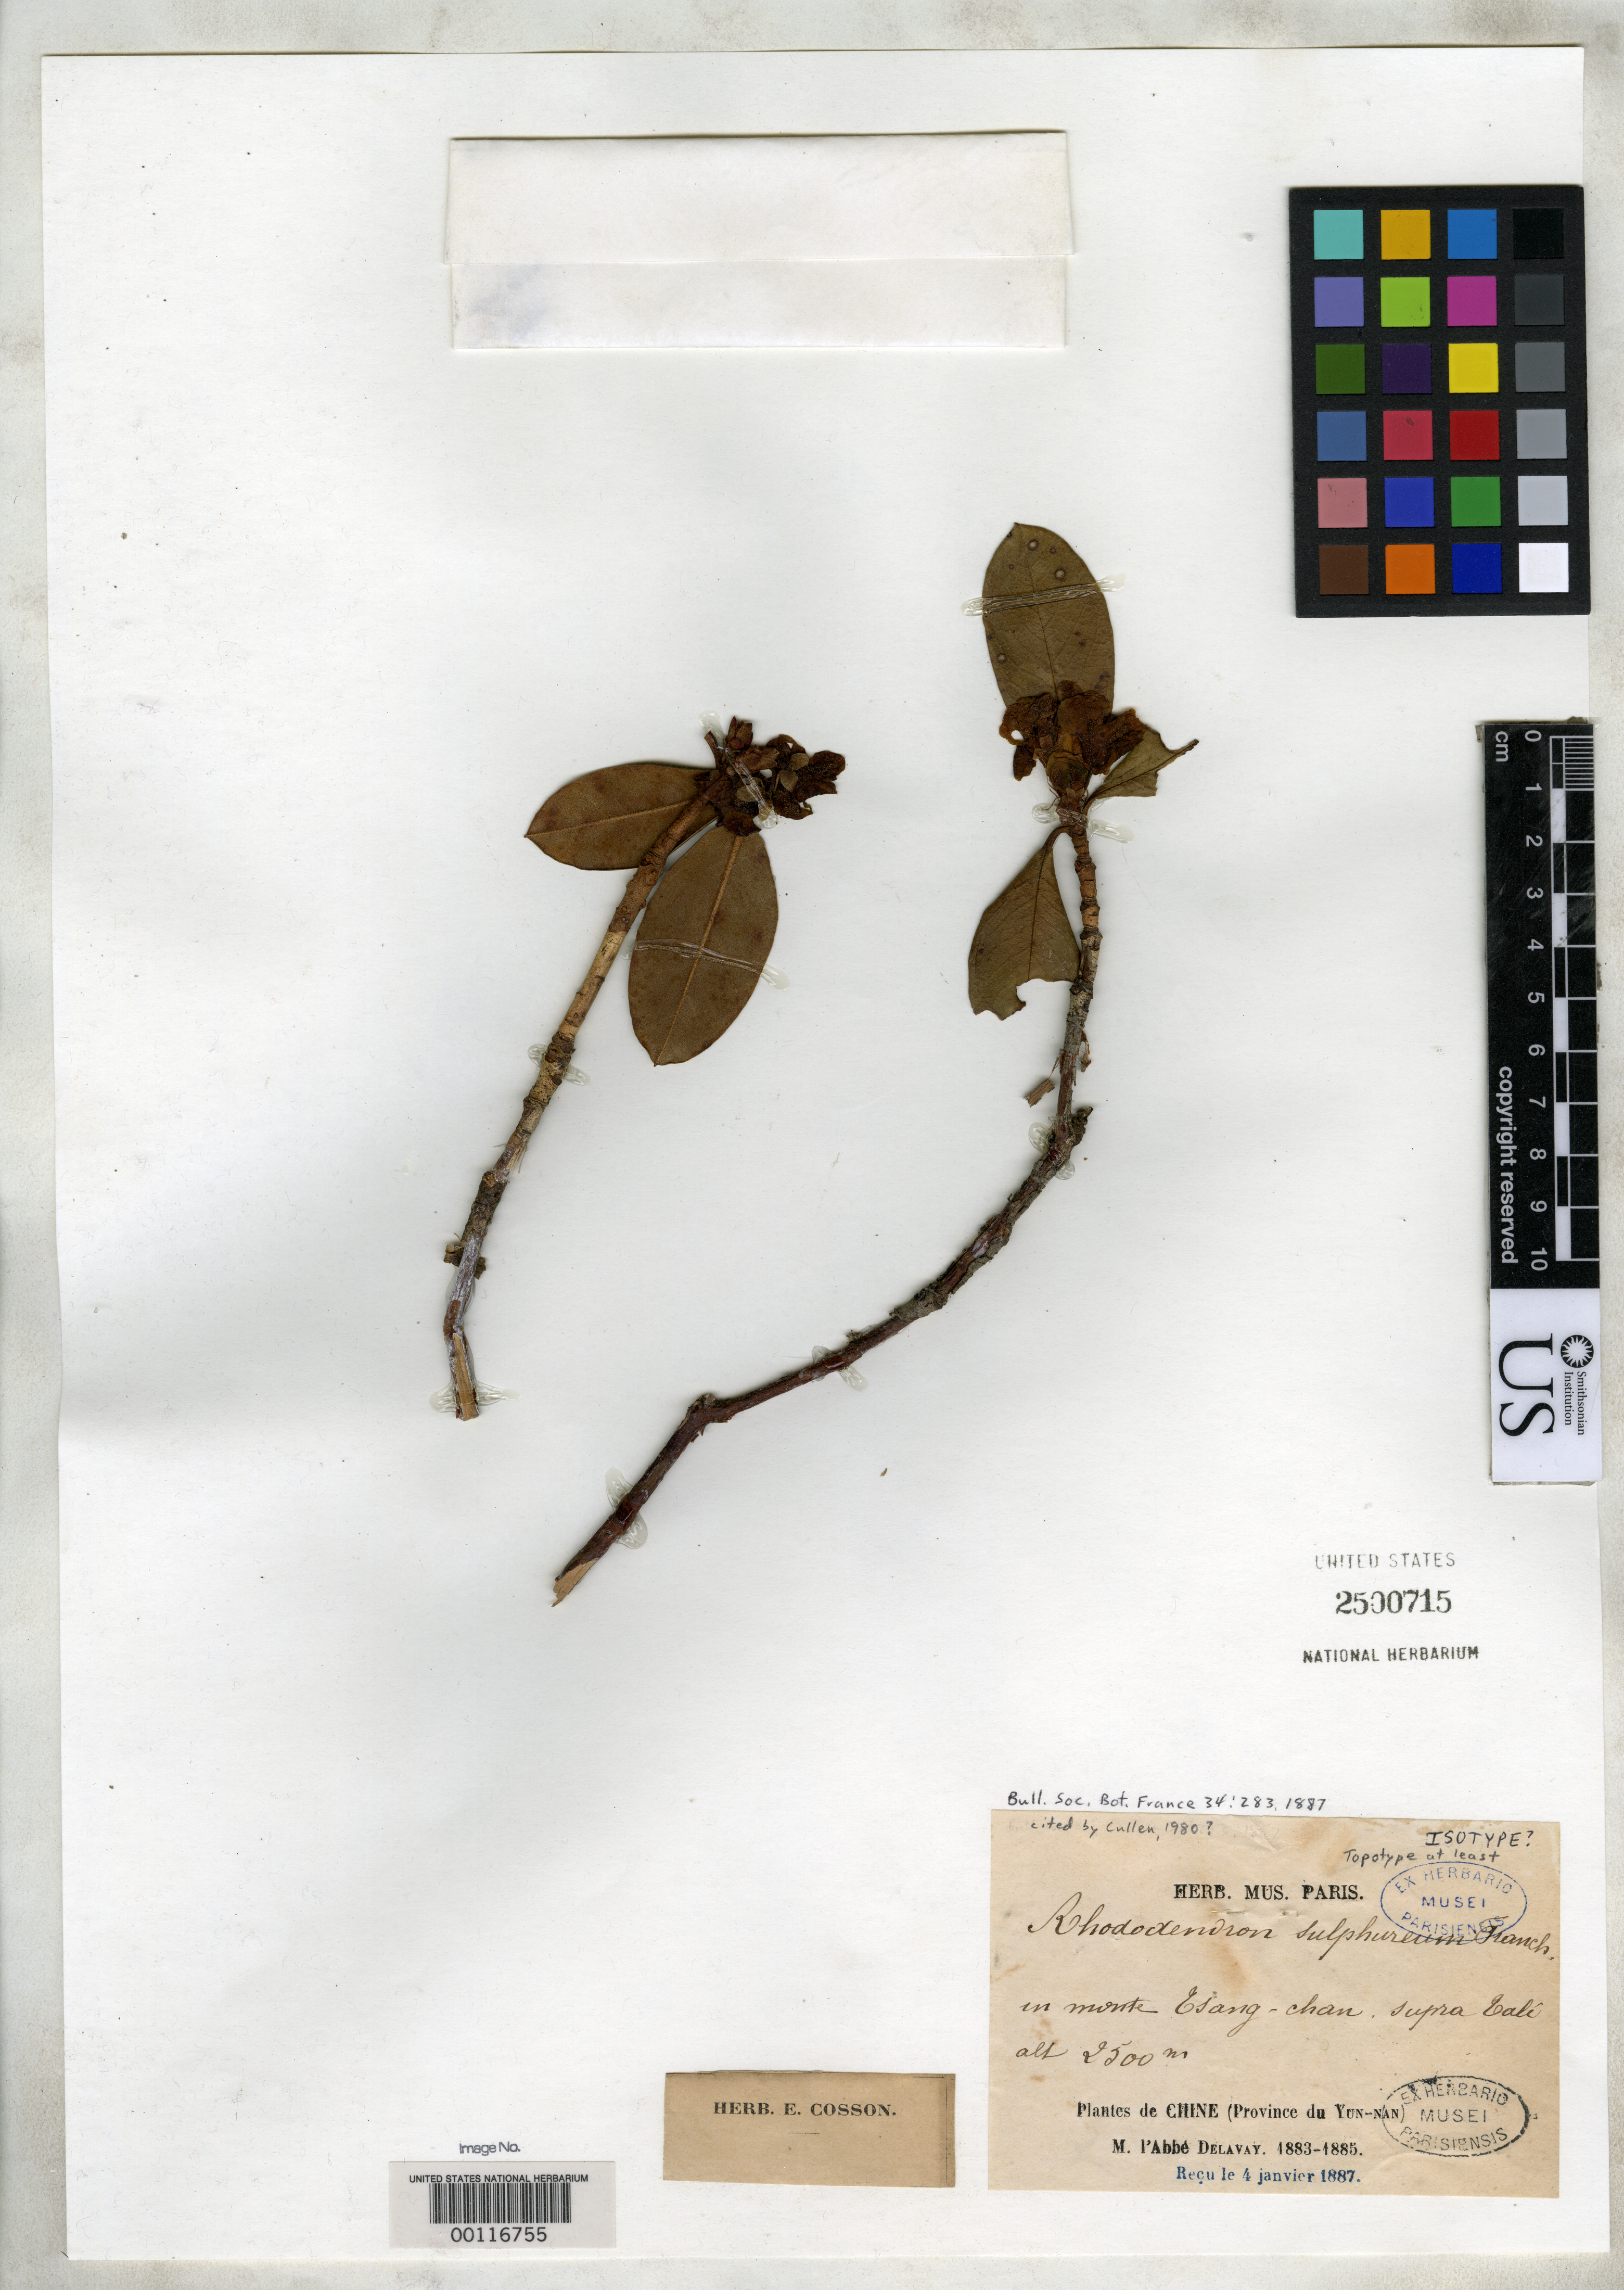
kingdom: Plantae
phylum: Tracheophyta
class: Magnoliopsida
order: Ericales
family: Ericaceae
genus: Rhododendron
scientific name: Rhododendron sulfureum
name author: Franch.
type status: Possible Isotype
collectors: P. Delavay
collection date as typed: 1883 to -- --- 1885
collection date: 1883/1885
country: China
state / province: Yunnan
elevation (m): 2500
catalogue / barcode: US 2500715